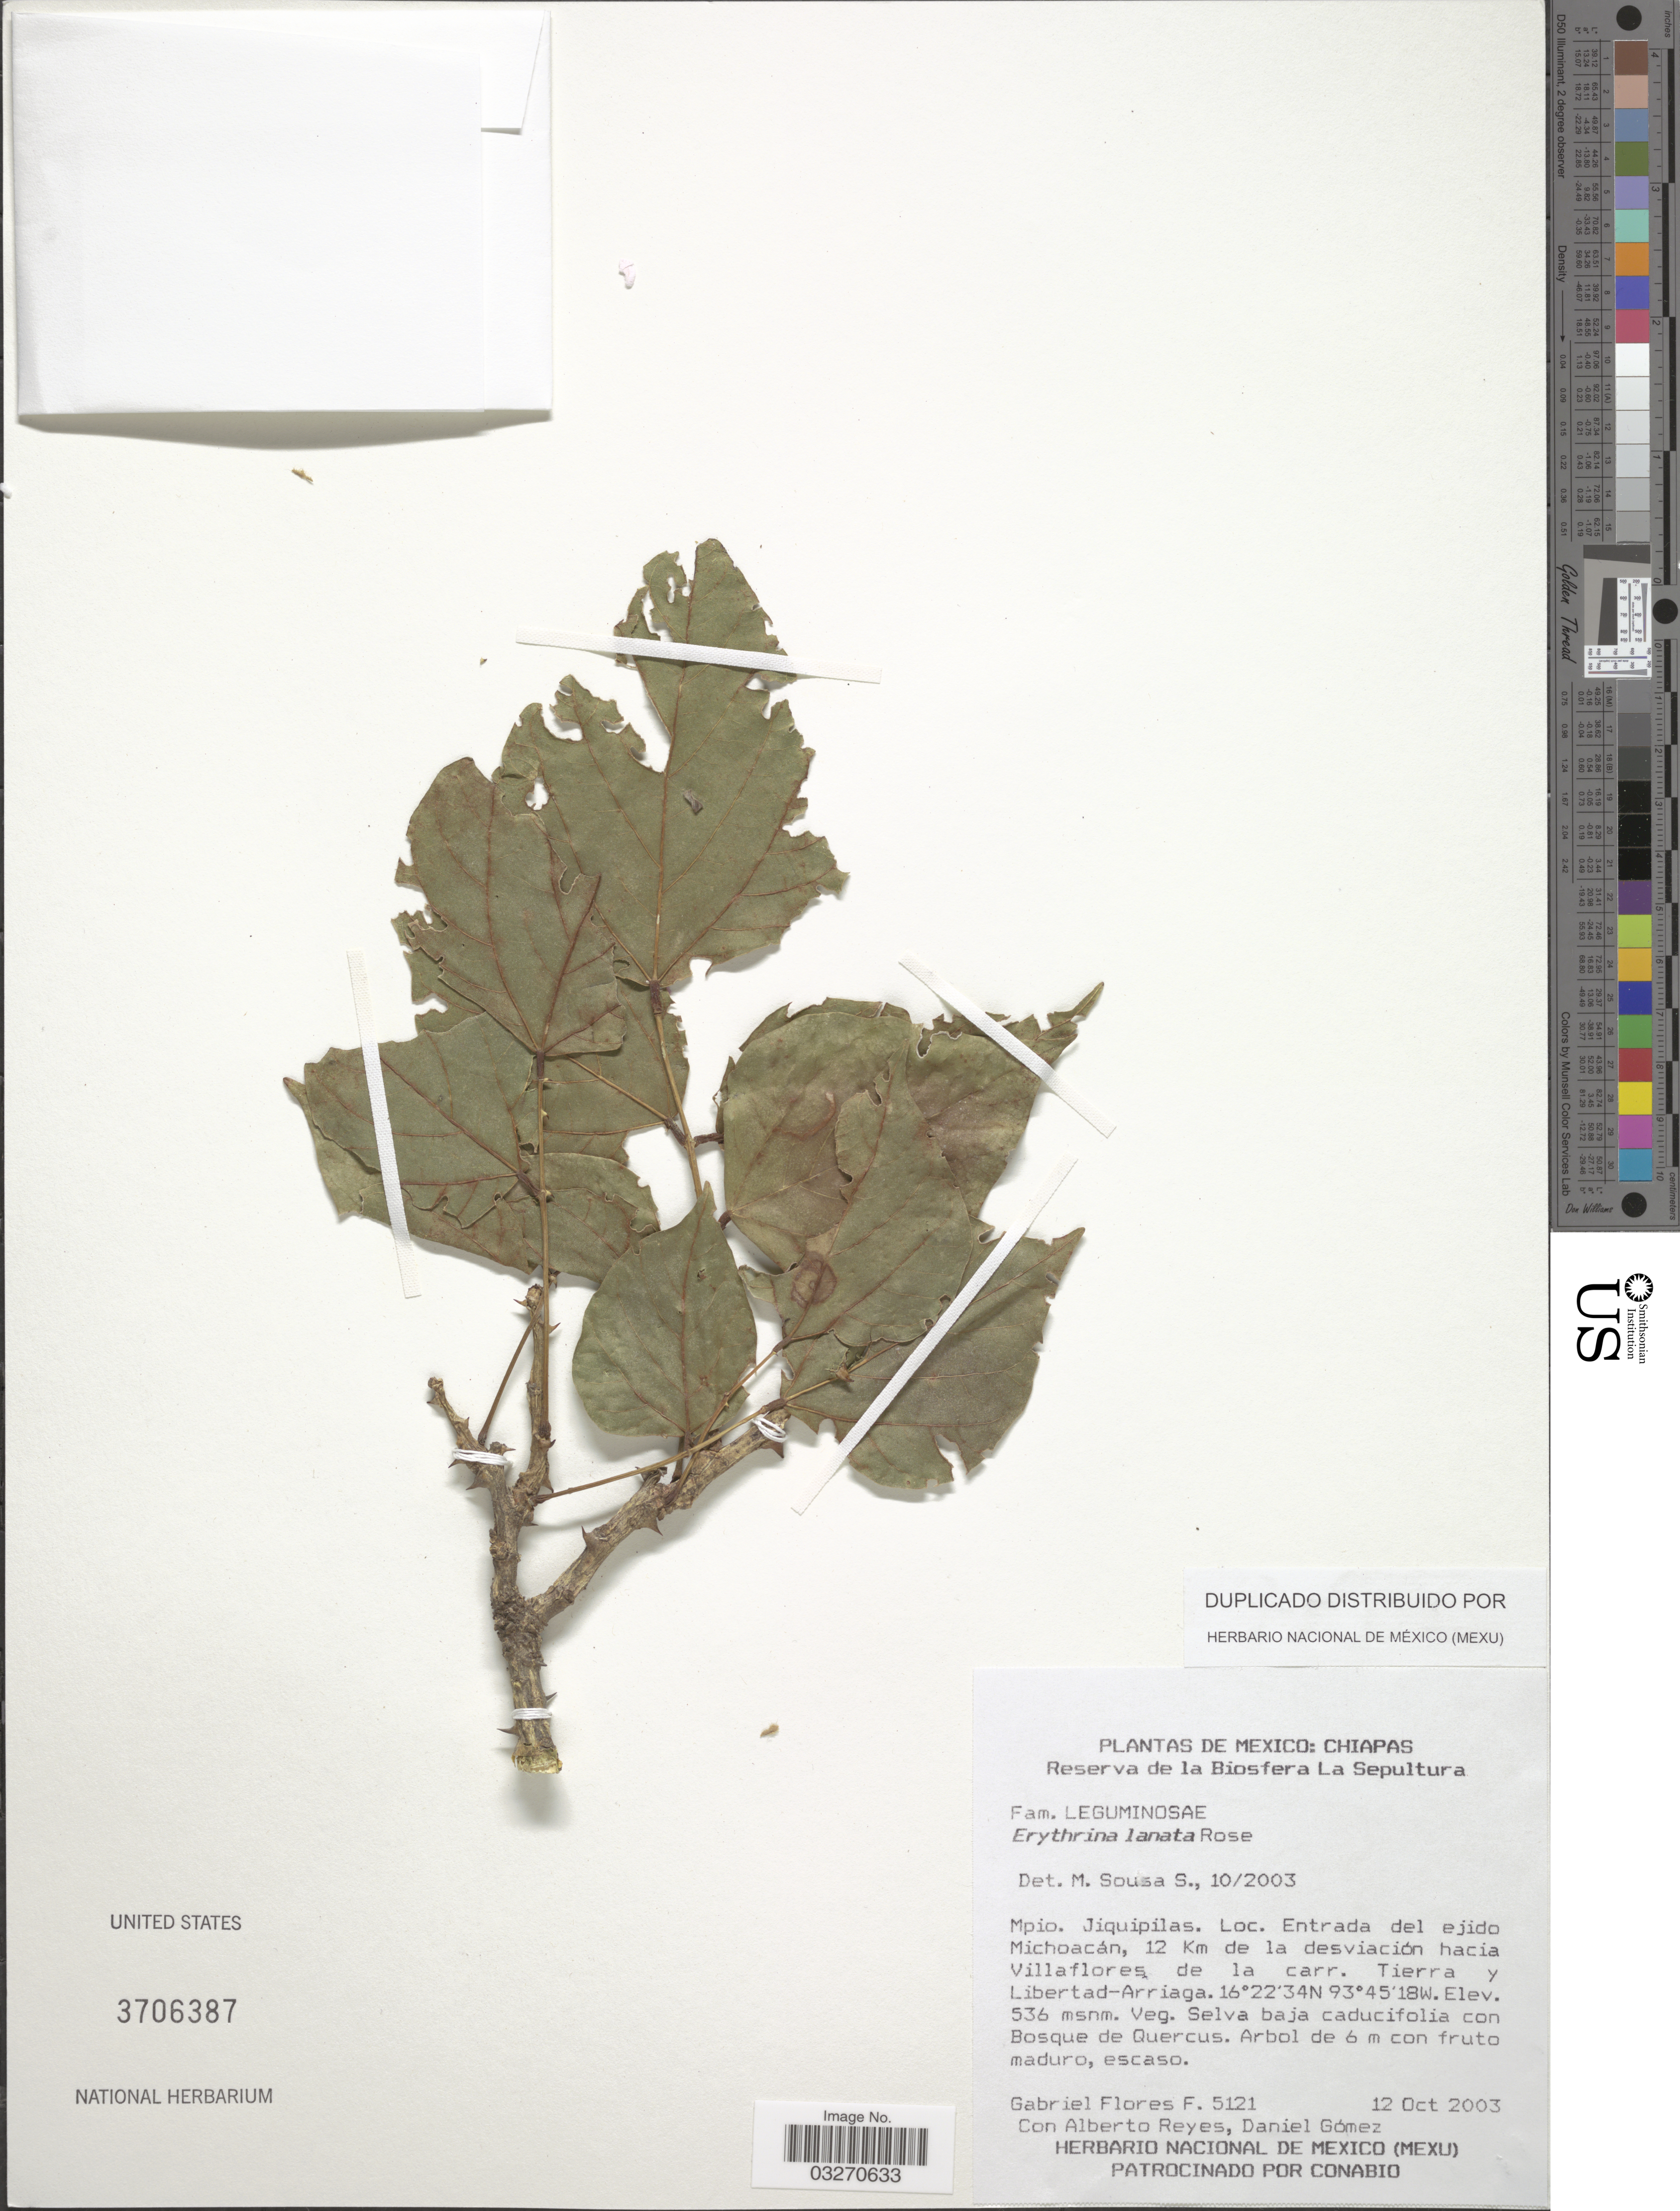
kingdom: Plantae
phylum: Tracheophyta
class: Magnoliopsida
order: Fabales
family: Fabaceae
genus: Erythrina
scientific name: Erythrina lanata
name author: Rose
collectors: G. Flores F., A. Reyes & D. Gomez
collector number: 5121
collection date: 2003-10-12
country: Mexico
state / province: Chiapas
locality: Reserva de la Biosfera La Sepultura. Mpio. Jiquipilas. Entrada del ejido Michoacán, 12 Km de la desviación hacía Villaflores, de la carr. Tierra y Libertad-Arriaga.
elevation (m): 536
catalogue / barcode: US 3706387